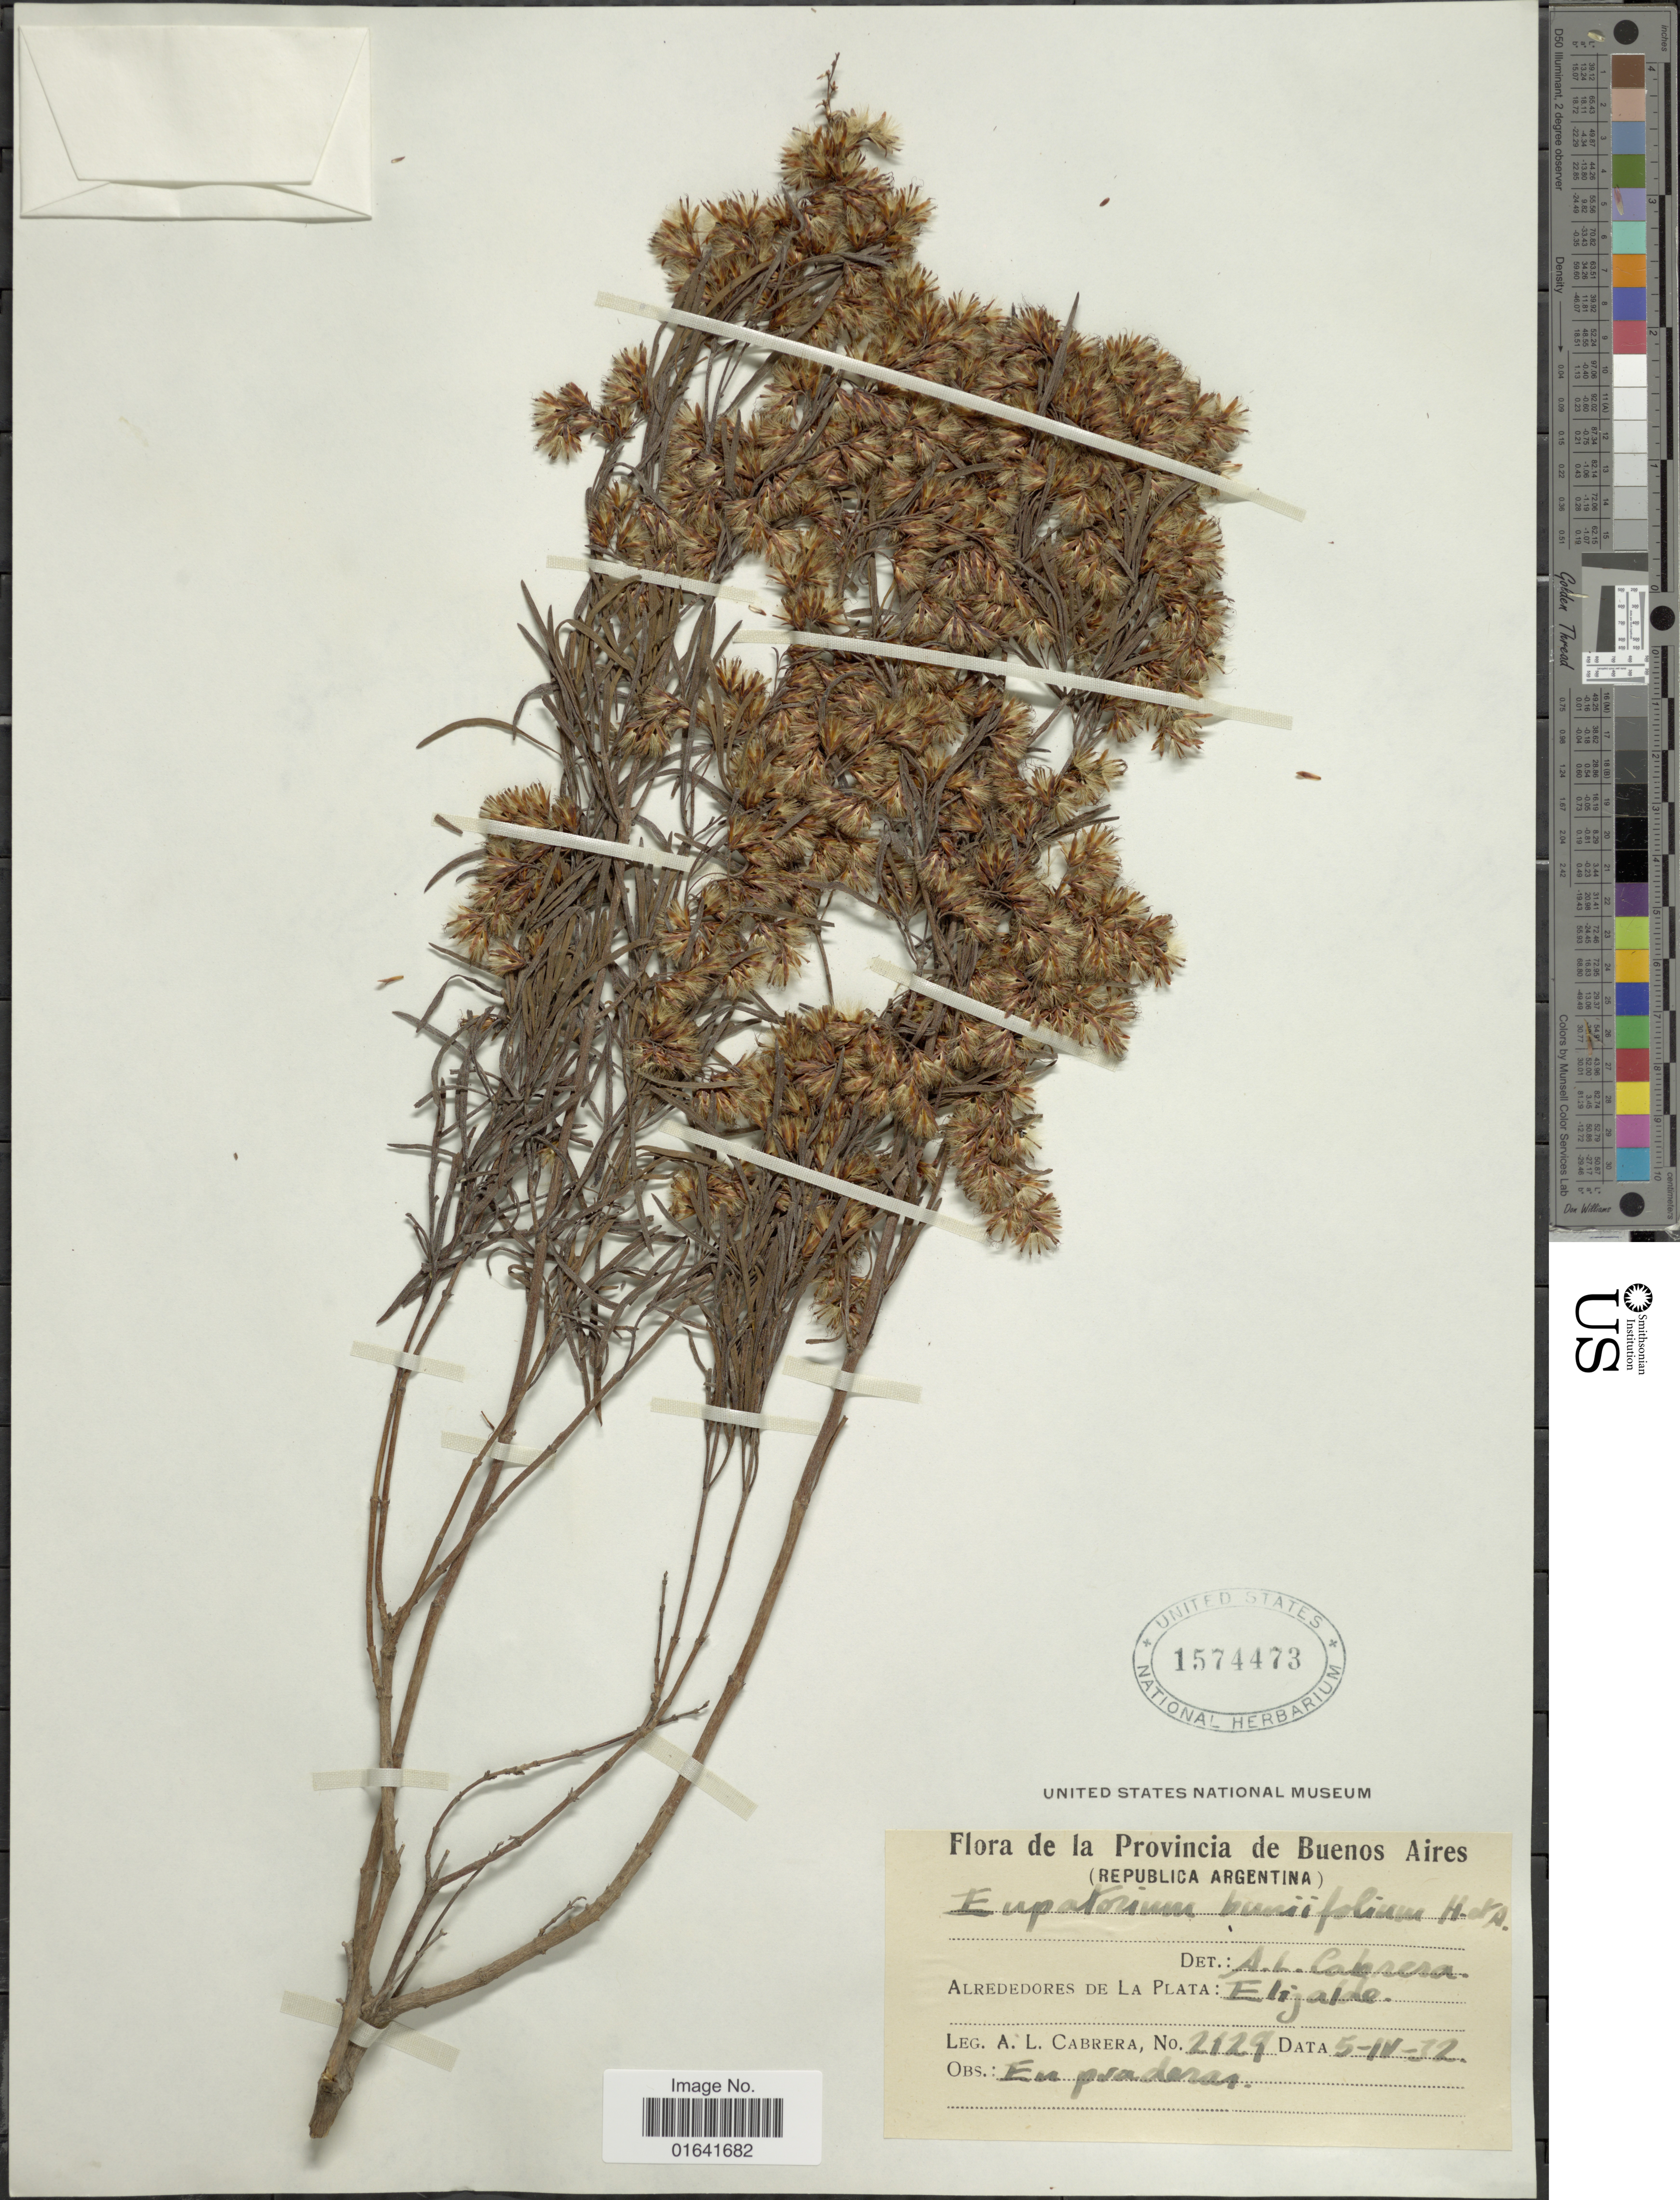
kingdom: Plantae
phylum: Tracheophyta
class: Magnoliopsida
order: Asterales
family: Asteraceae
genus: Acanthostyles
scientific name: Acanthostyles buniifolius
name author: (Hook. & Arn.) R.M. King & H. Rob.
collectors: A. L. Cabrera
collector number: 2129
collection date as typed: Transcribed d/m/y: 5/4/32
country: Argentina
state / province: Buenos Aires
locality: Alrededores de La Palta: Elizalde.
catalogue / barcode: US 1574473